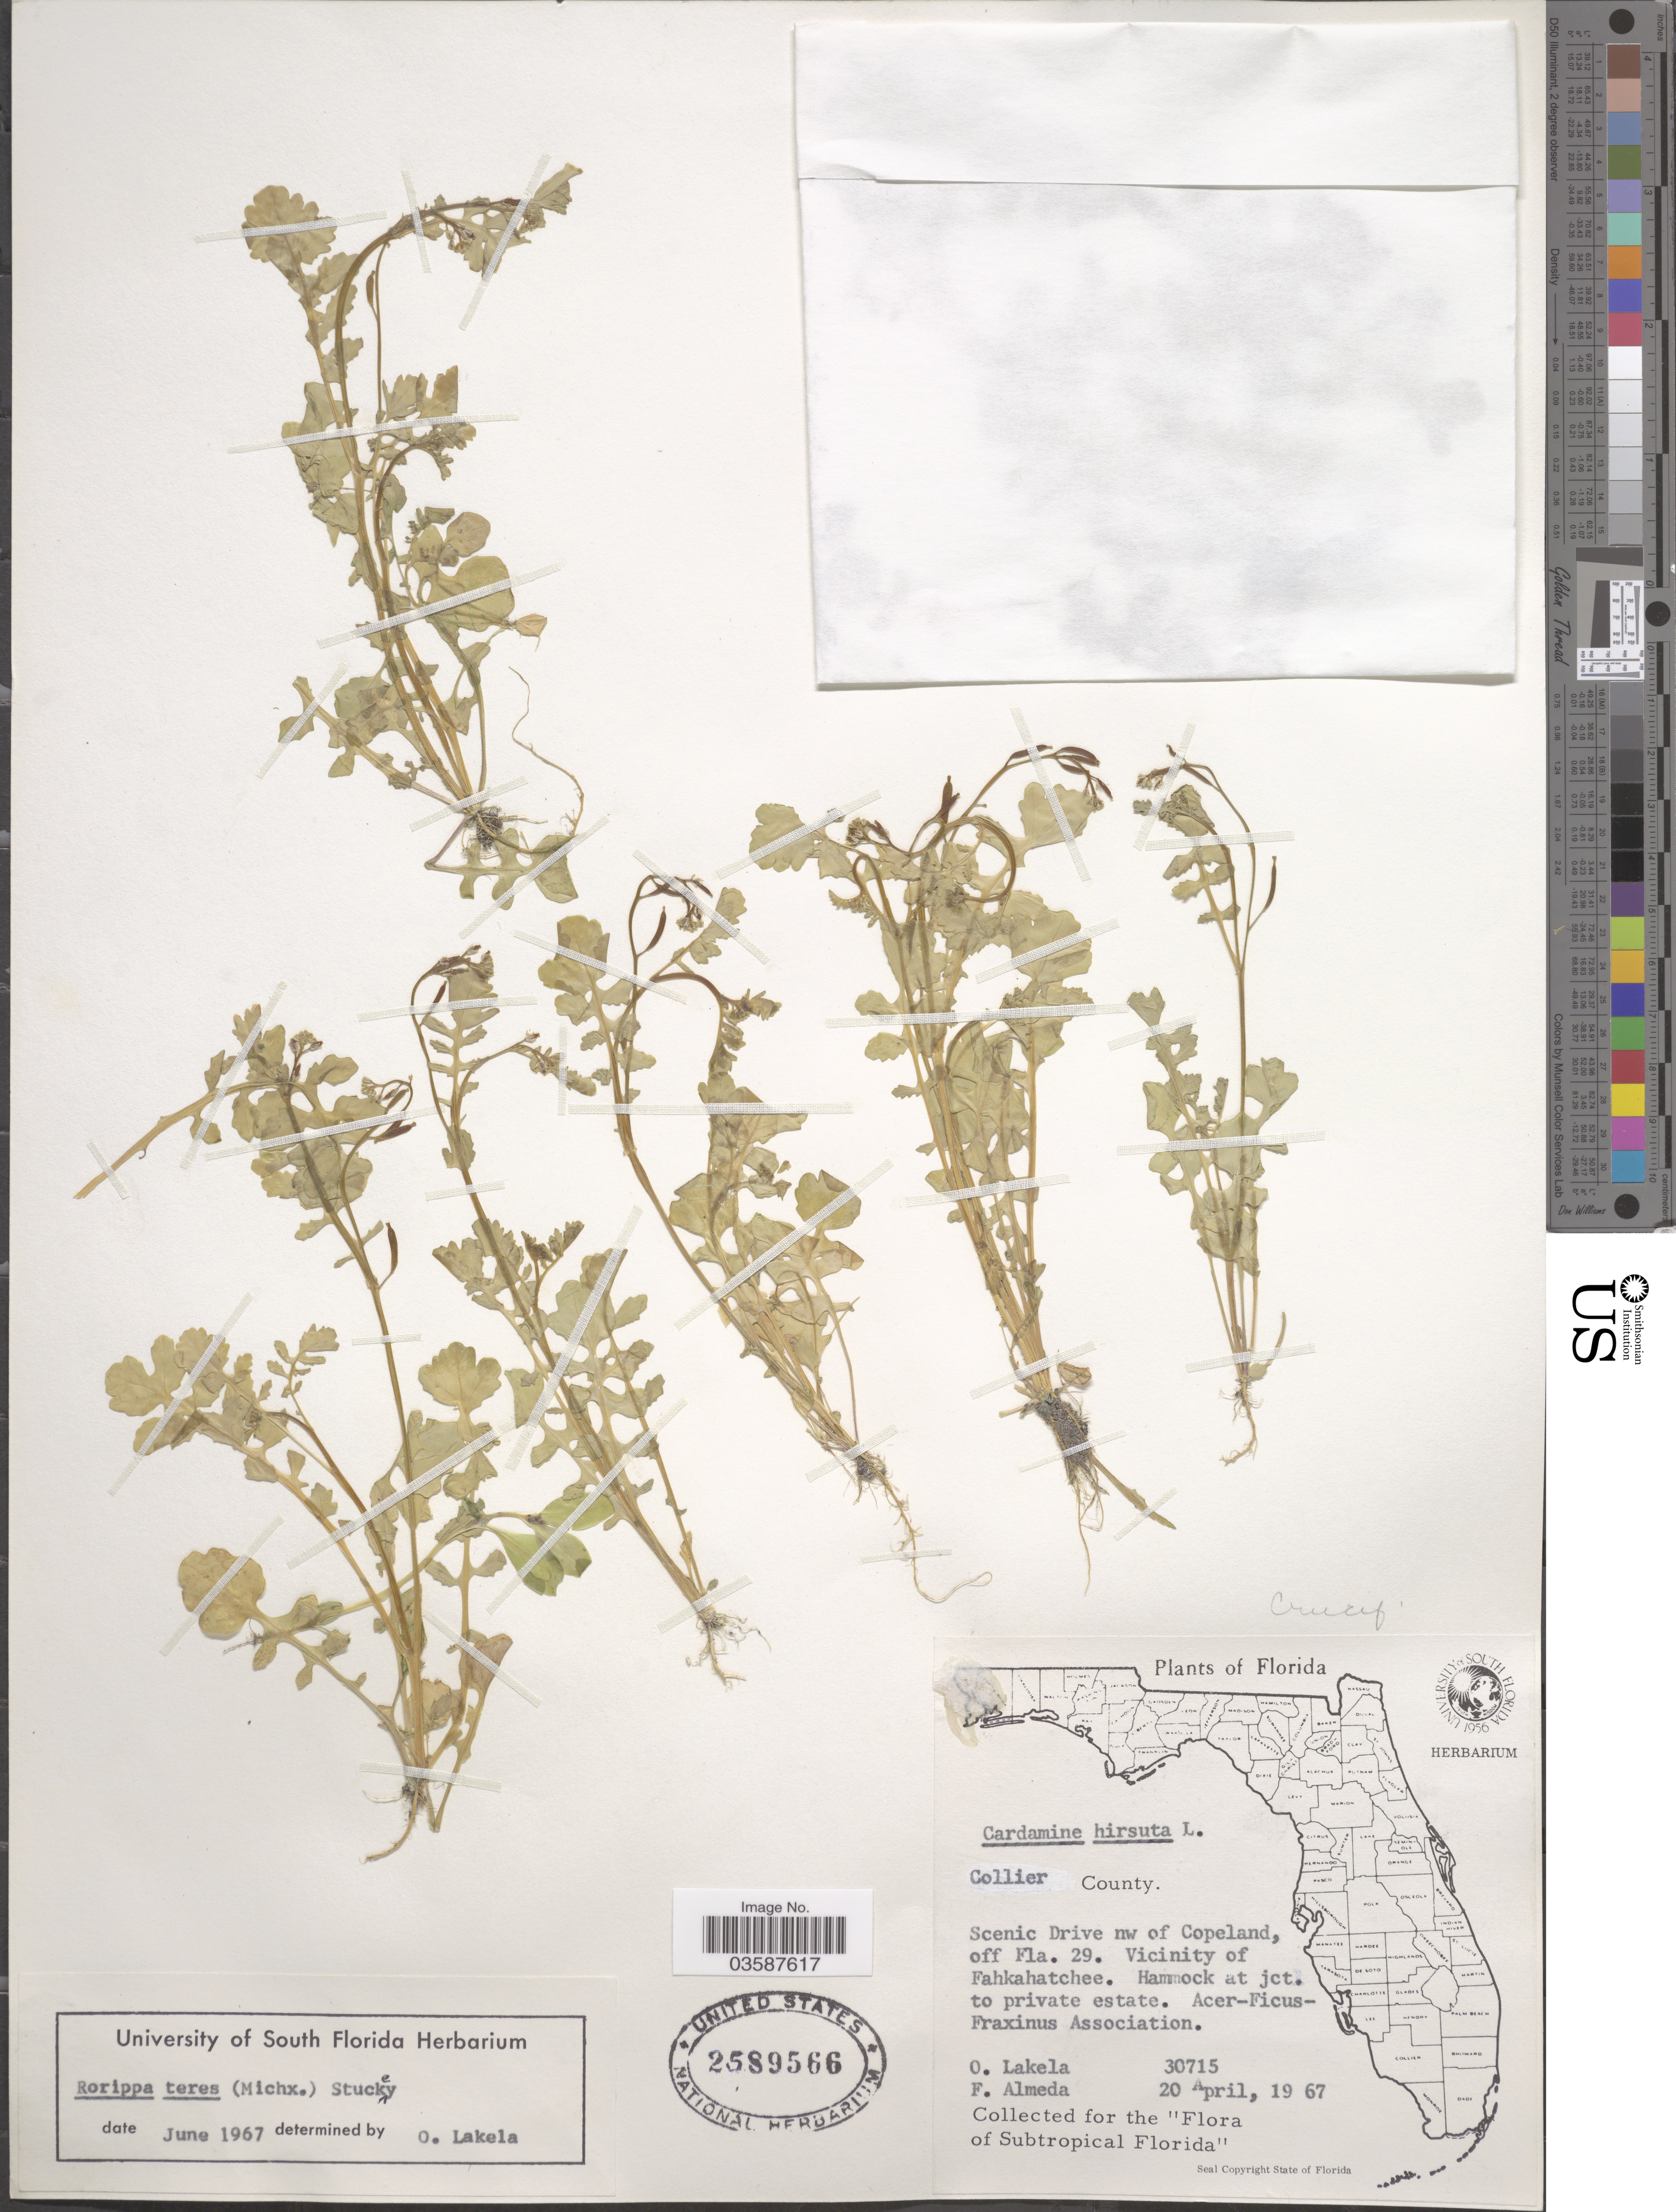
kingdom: Plantae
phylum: Tracheophyta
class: Magnoliopsida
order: Brassicales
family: Brassicaceae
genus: Rorippa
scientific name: Rorippa teres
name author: (Michx.) Stuckey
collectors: O. Lakela & F. Almeda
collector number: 30715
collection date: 1967-04-20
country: United States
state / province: Florida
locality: Collier County. Scenic Drive nw of Copeland, off Fla. 29. Vicinity of Fahkahatchee. Hammock at jct. to private estate.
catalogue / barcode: US 2589566